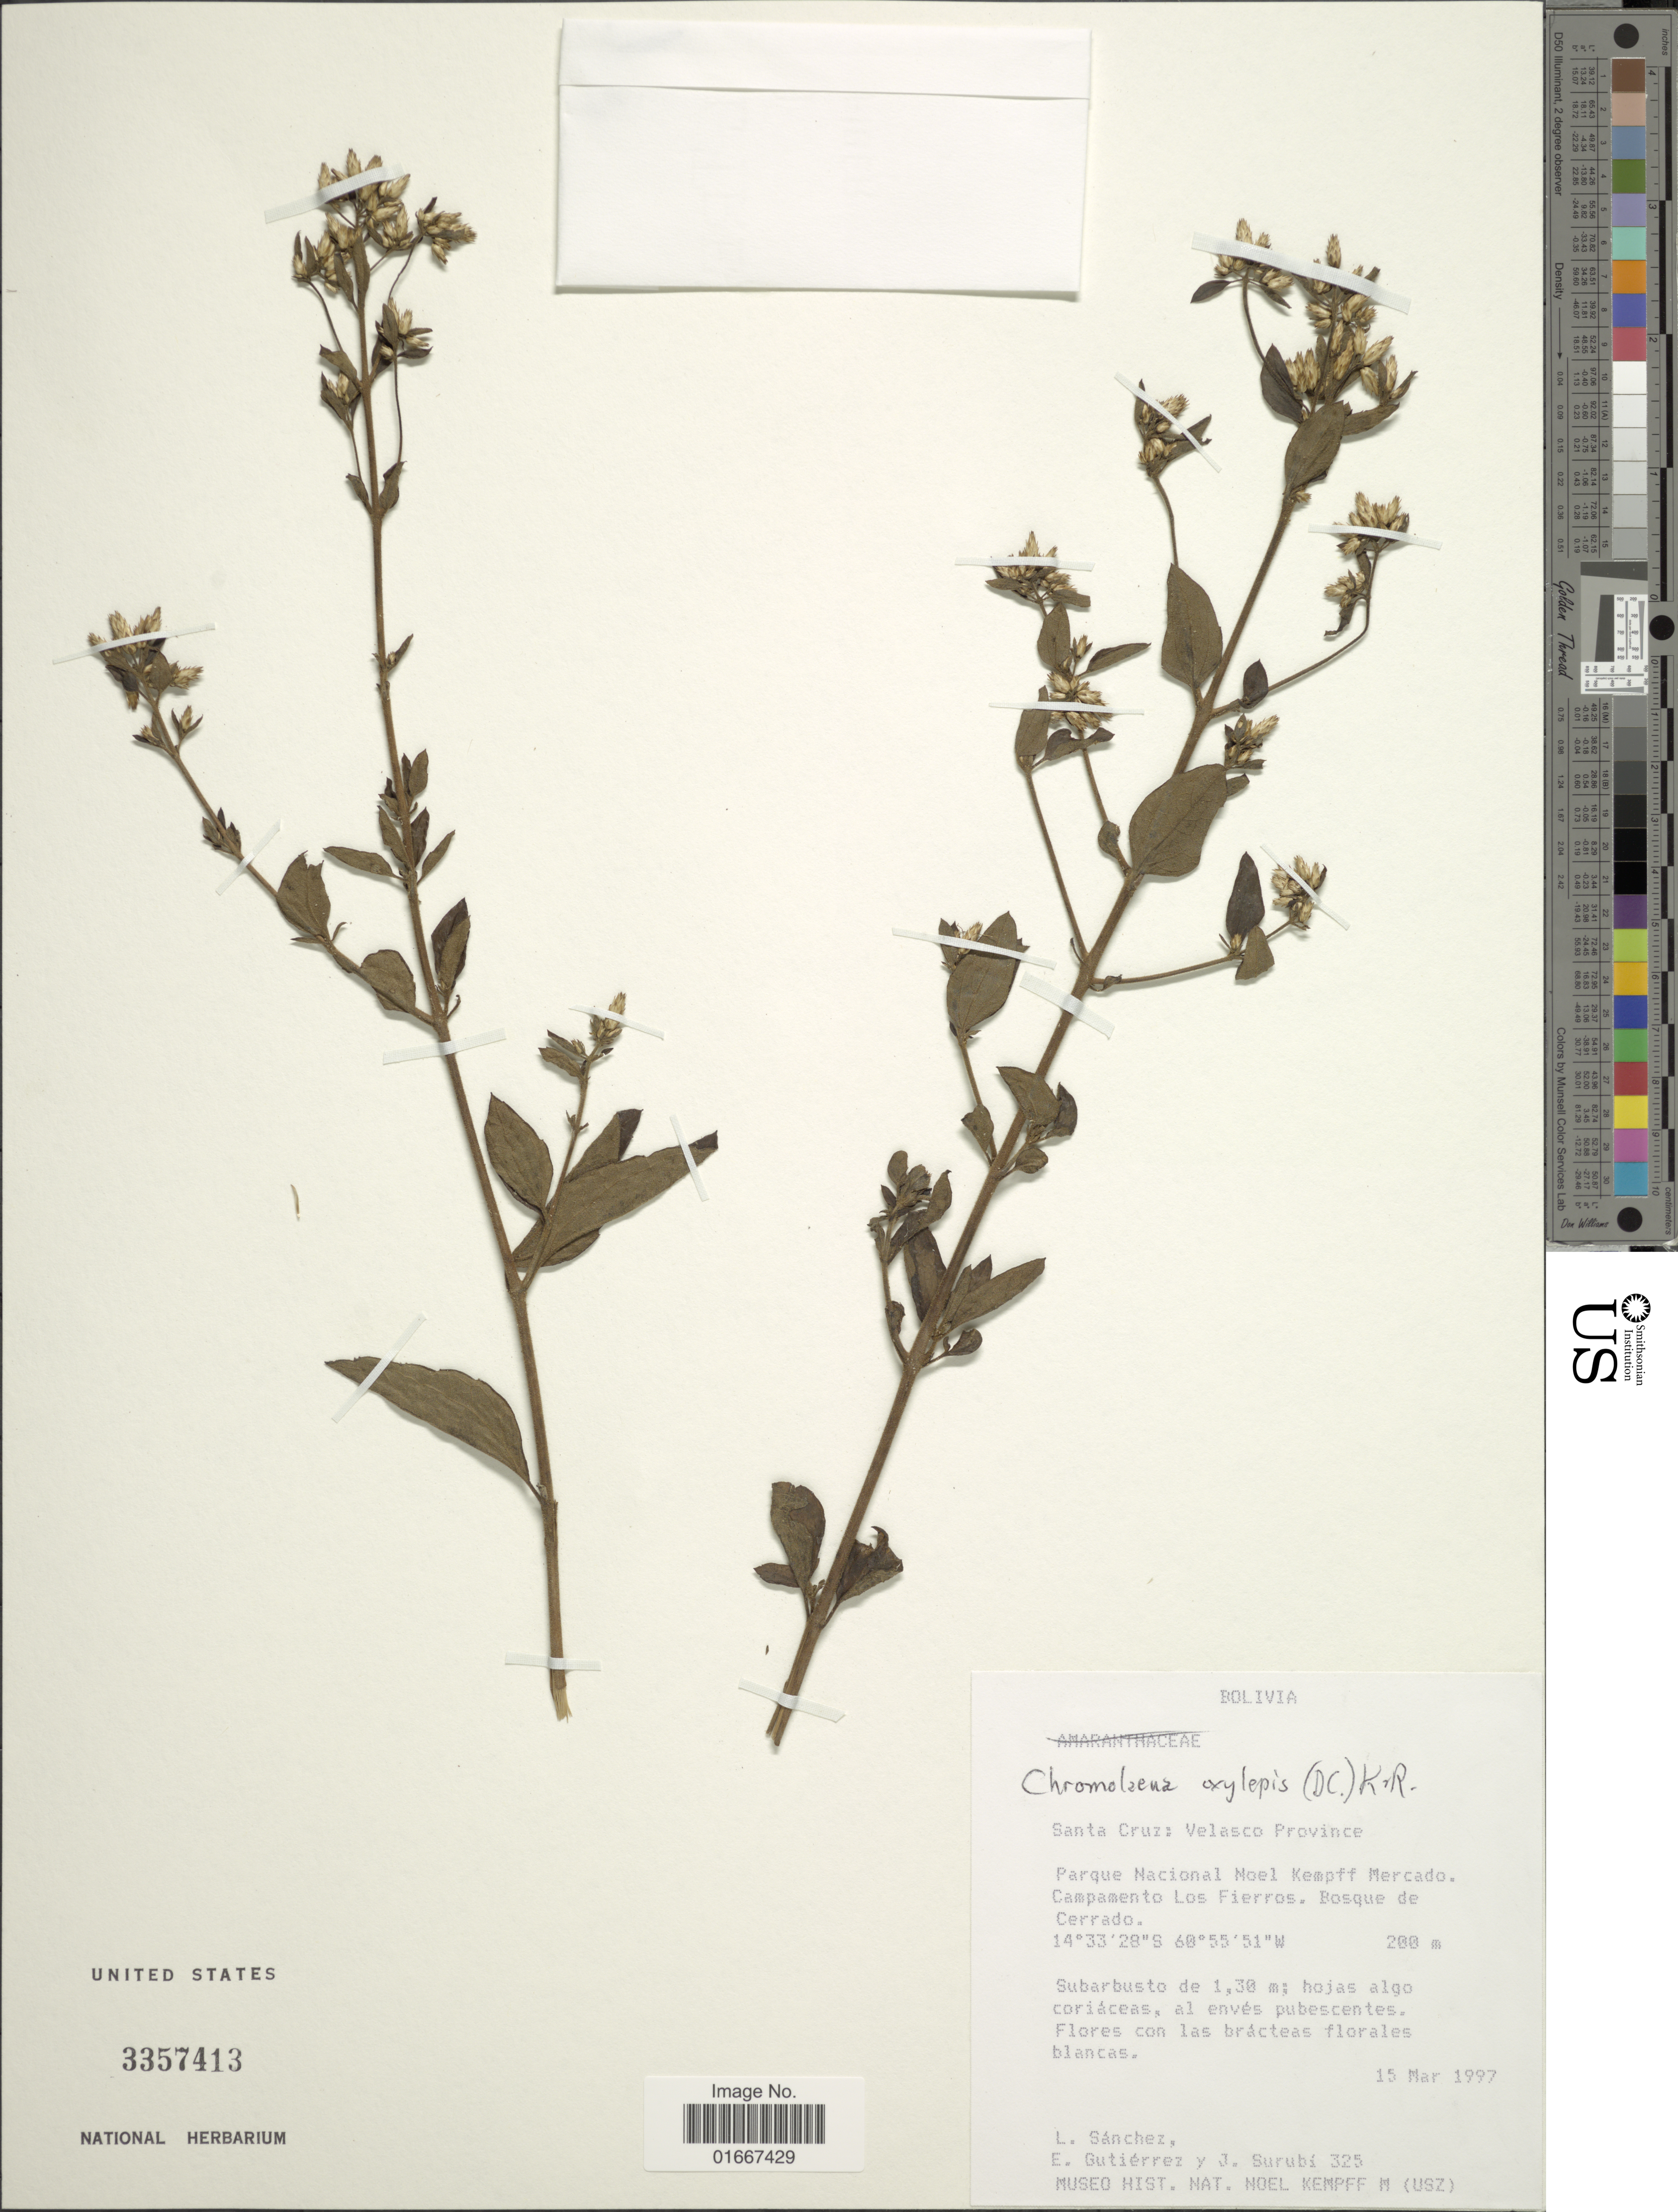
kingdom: Plantae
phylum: Tracheophyta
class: Magnoliopsida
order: Asterales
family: Asteraceae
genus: Chromolaena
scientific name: Chromolaena oxylepis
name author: (DC.) R.M. King & H. Rob.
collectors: L. Sanchez, E. Gutiérrez & J. Surubi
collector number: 325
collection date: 1997-03-15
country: Bolivia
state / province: Santa Cruz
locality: Velasco Province, Parque Nacional Noel Kempff Mercado. Campamento Los Fierros. Bosque de Cerrado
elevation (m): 200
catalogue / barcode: US 3357413